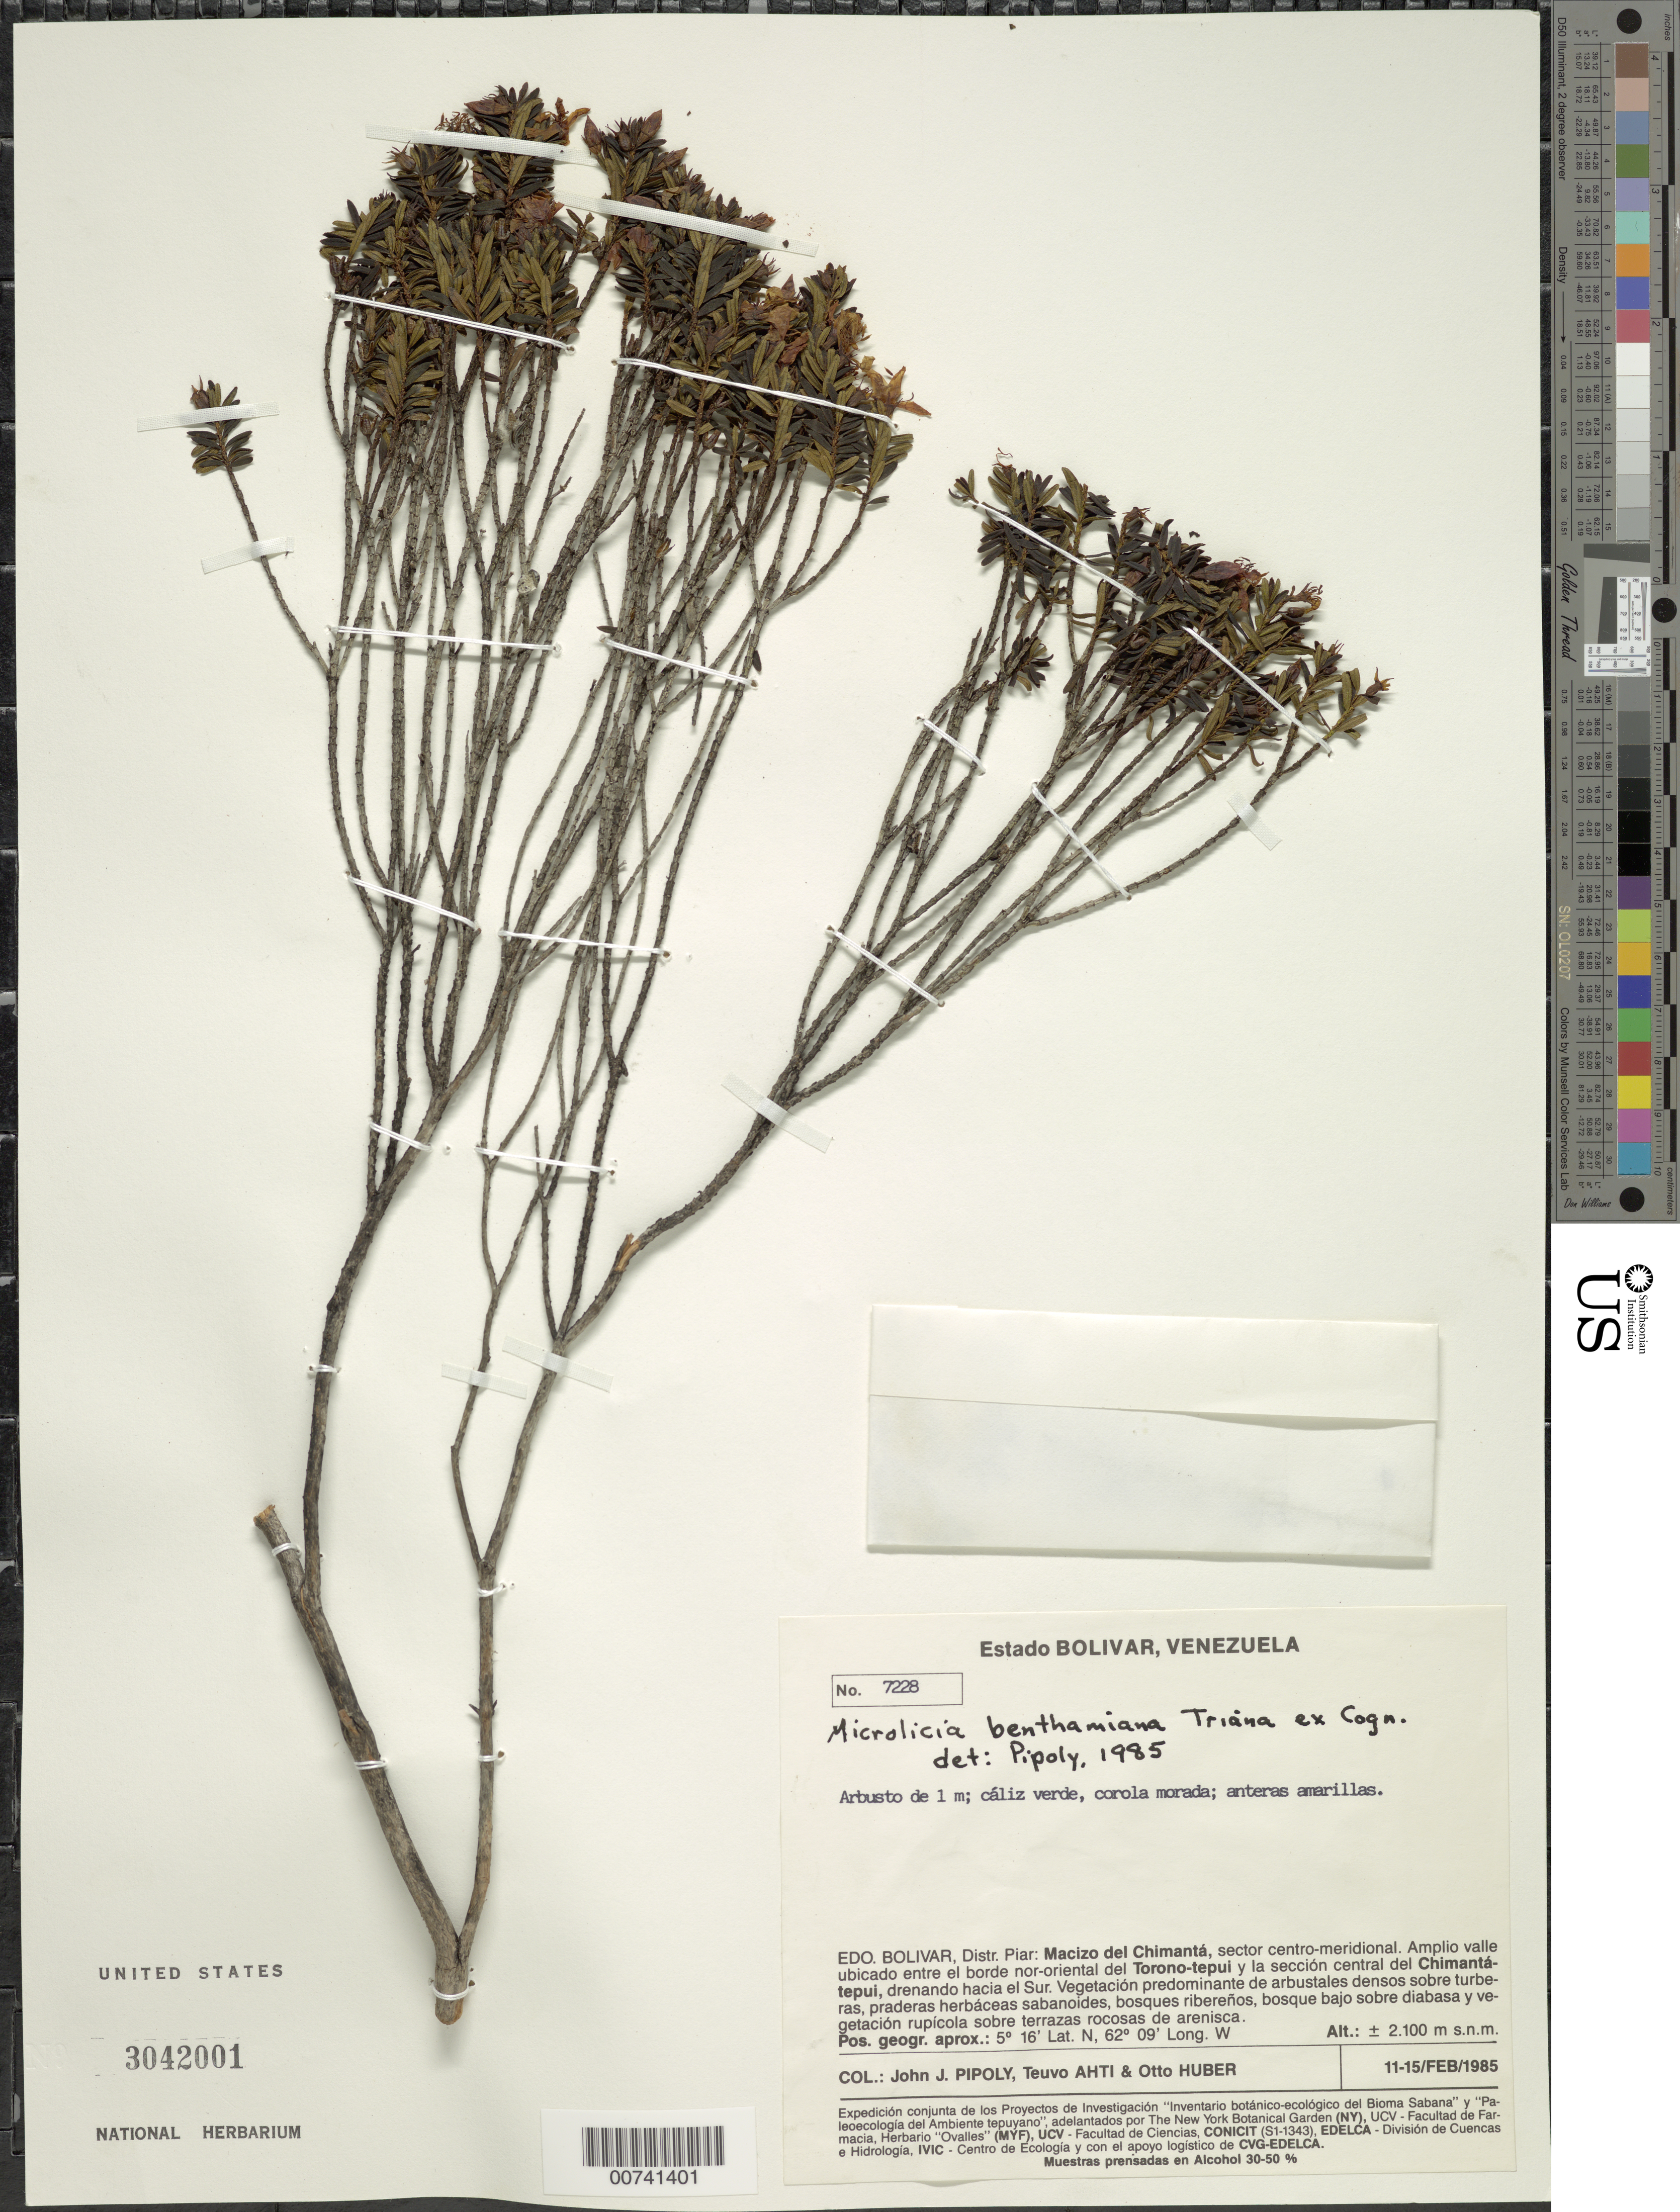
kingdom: Plantae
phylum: Tracheophyta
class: Magnoliopsida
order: Myrtales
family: Melastomataceae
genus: Microlicia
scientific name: Microlicia benthamiana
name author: Triana ex Cogn.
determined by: Pipoly, J. J., III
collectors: J. J. Pipoly, T. T. Ahti & O. Huber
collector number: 7228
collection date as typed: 11-Feb-85 to 15-Feb-85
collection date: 1985-02-11/1985-02-15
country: Venezuela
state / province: Bolívar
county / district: Piar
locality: Macizo del Chimantá, borde del Torono-tepuí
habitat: Arbustales densos sobre turberas, praderas herbaceas sabanoides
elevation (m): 2100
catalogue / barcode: US 3042001